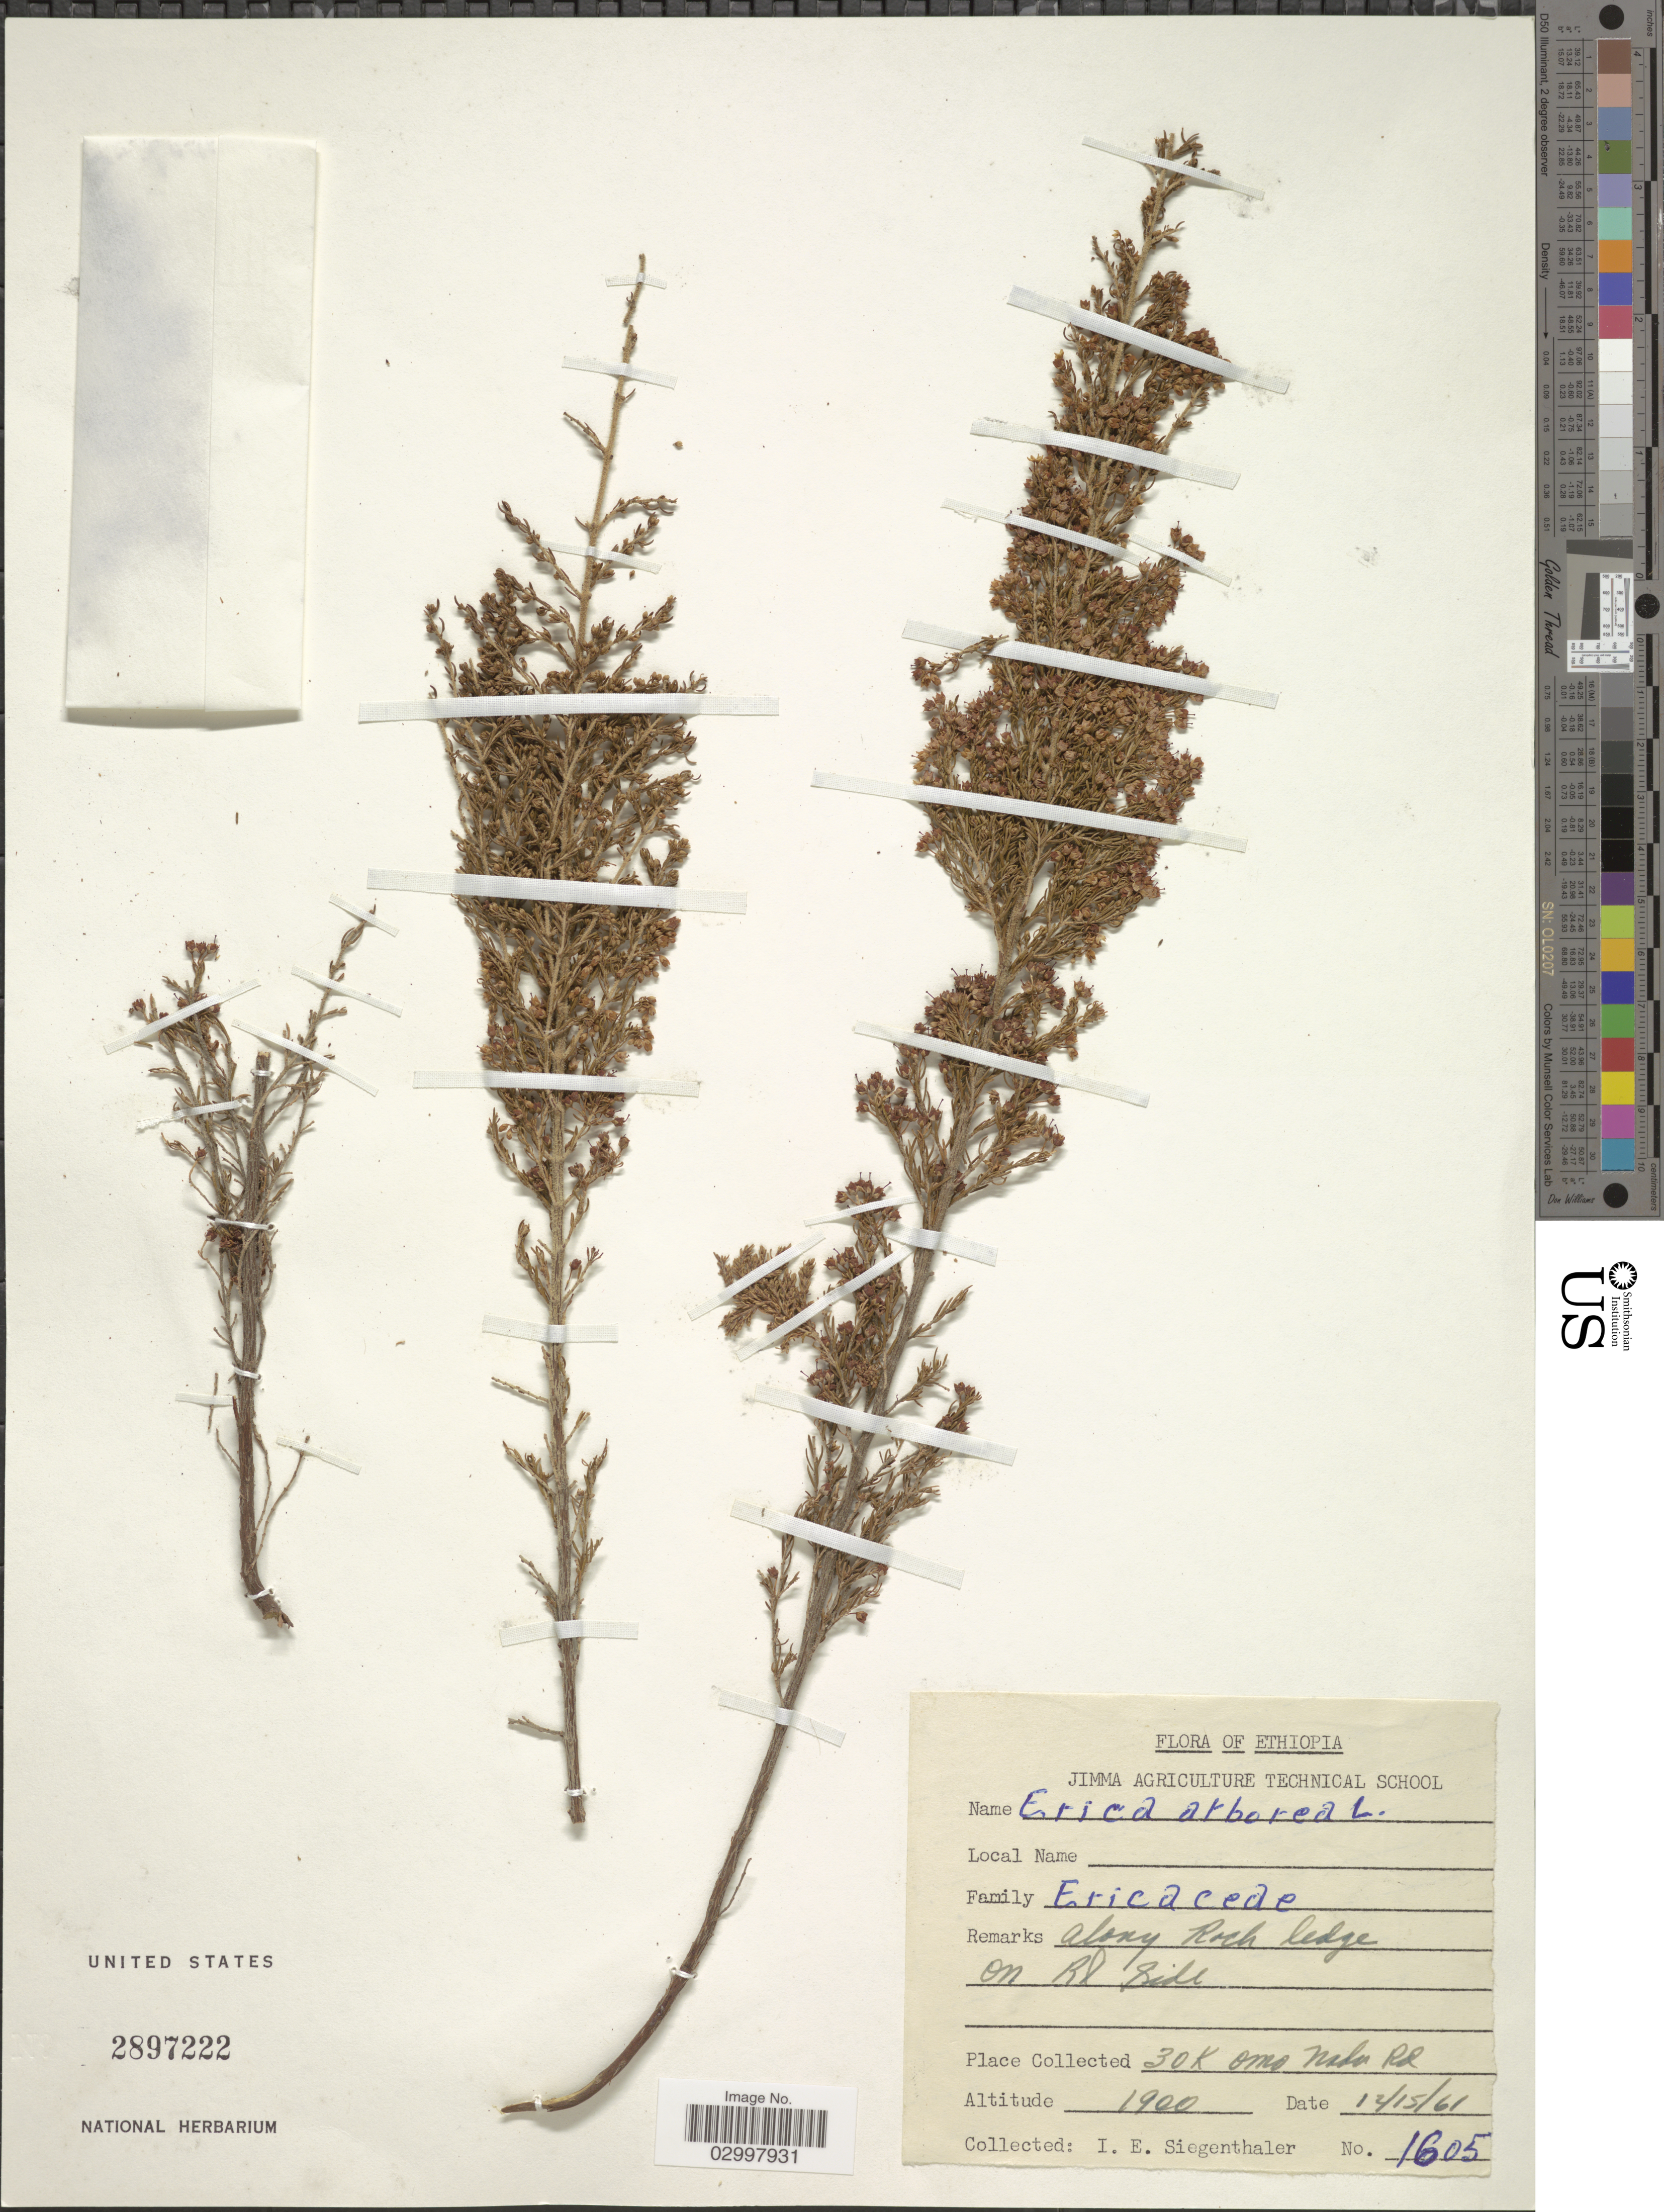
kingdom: Plantae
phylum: Tracheophyta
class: Magnoliopsida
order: Ericales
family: Ericaceae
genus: Erica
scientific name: Erica arborea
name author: L.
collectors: I. Siegenthaler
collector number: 1605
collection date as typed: Transcribed d/m/y: 15/12/61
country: Ethiopia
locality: Along Rock ledge on Rl side, 30 K omo Madon Rd. [interpreted]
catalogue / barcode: US 2897222